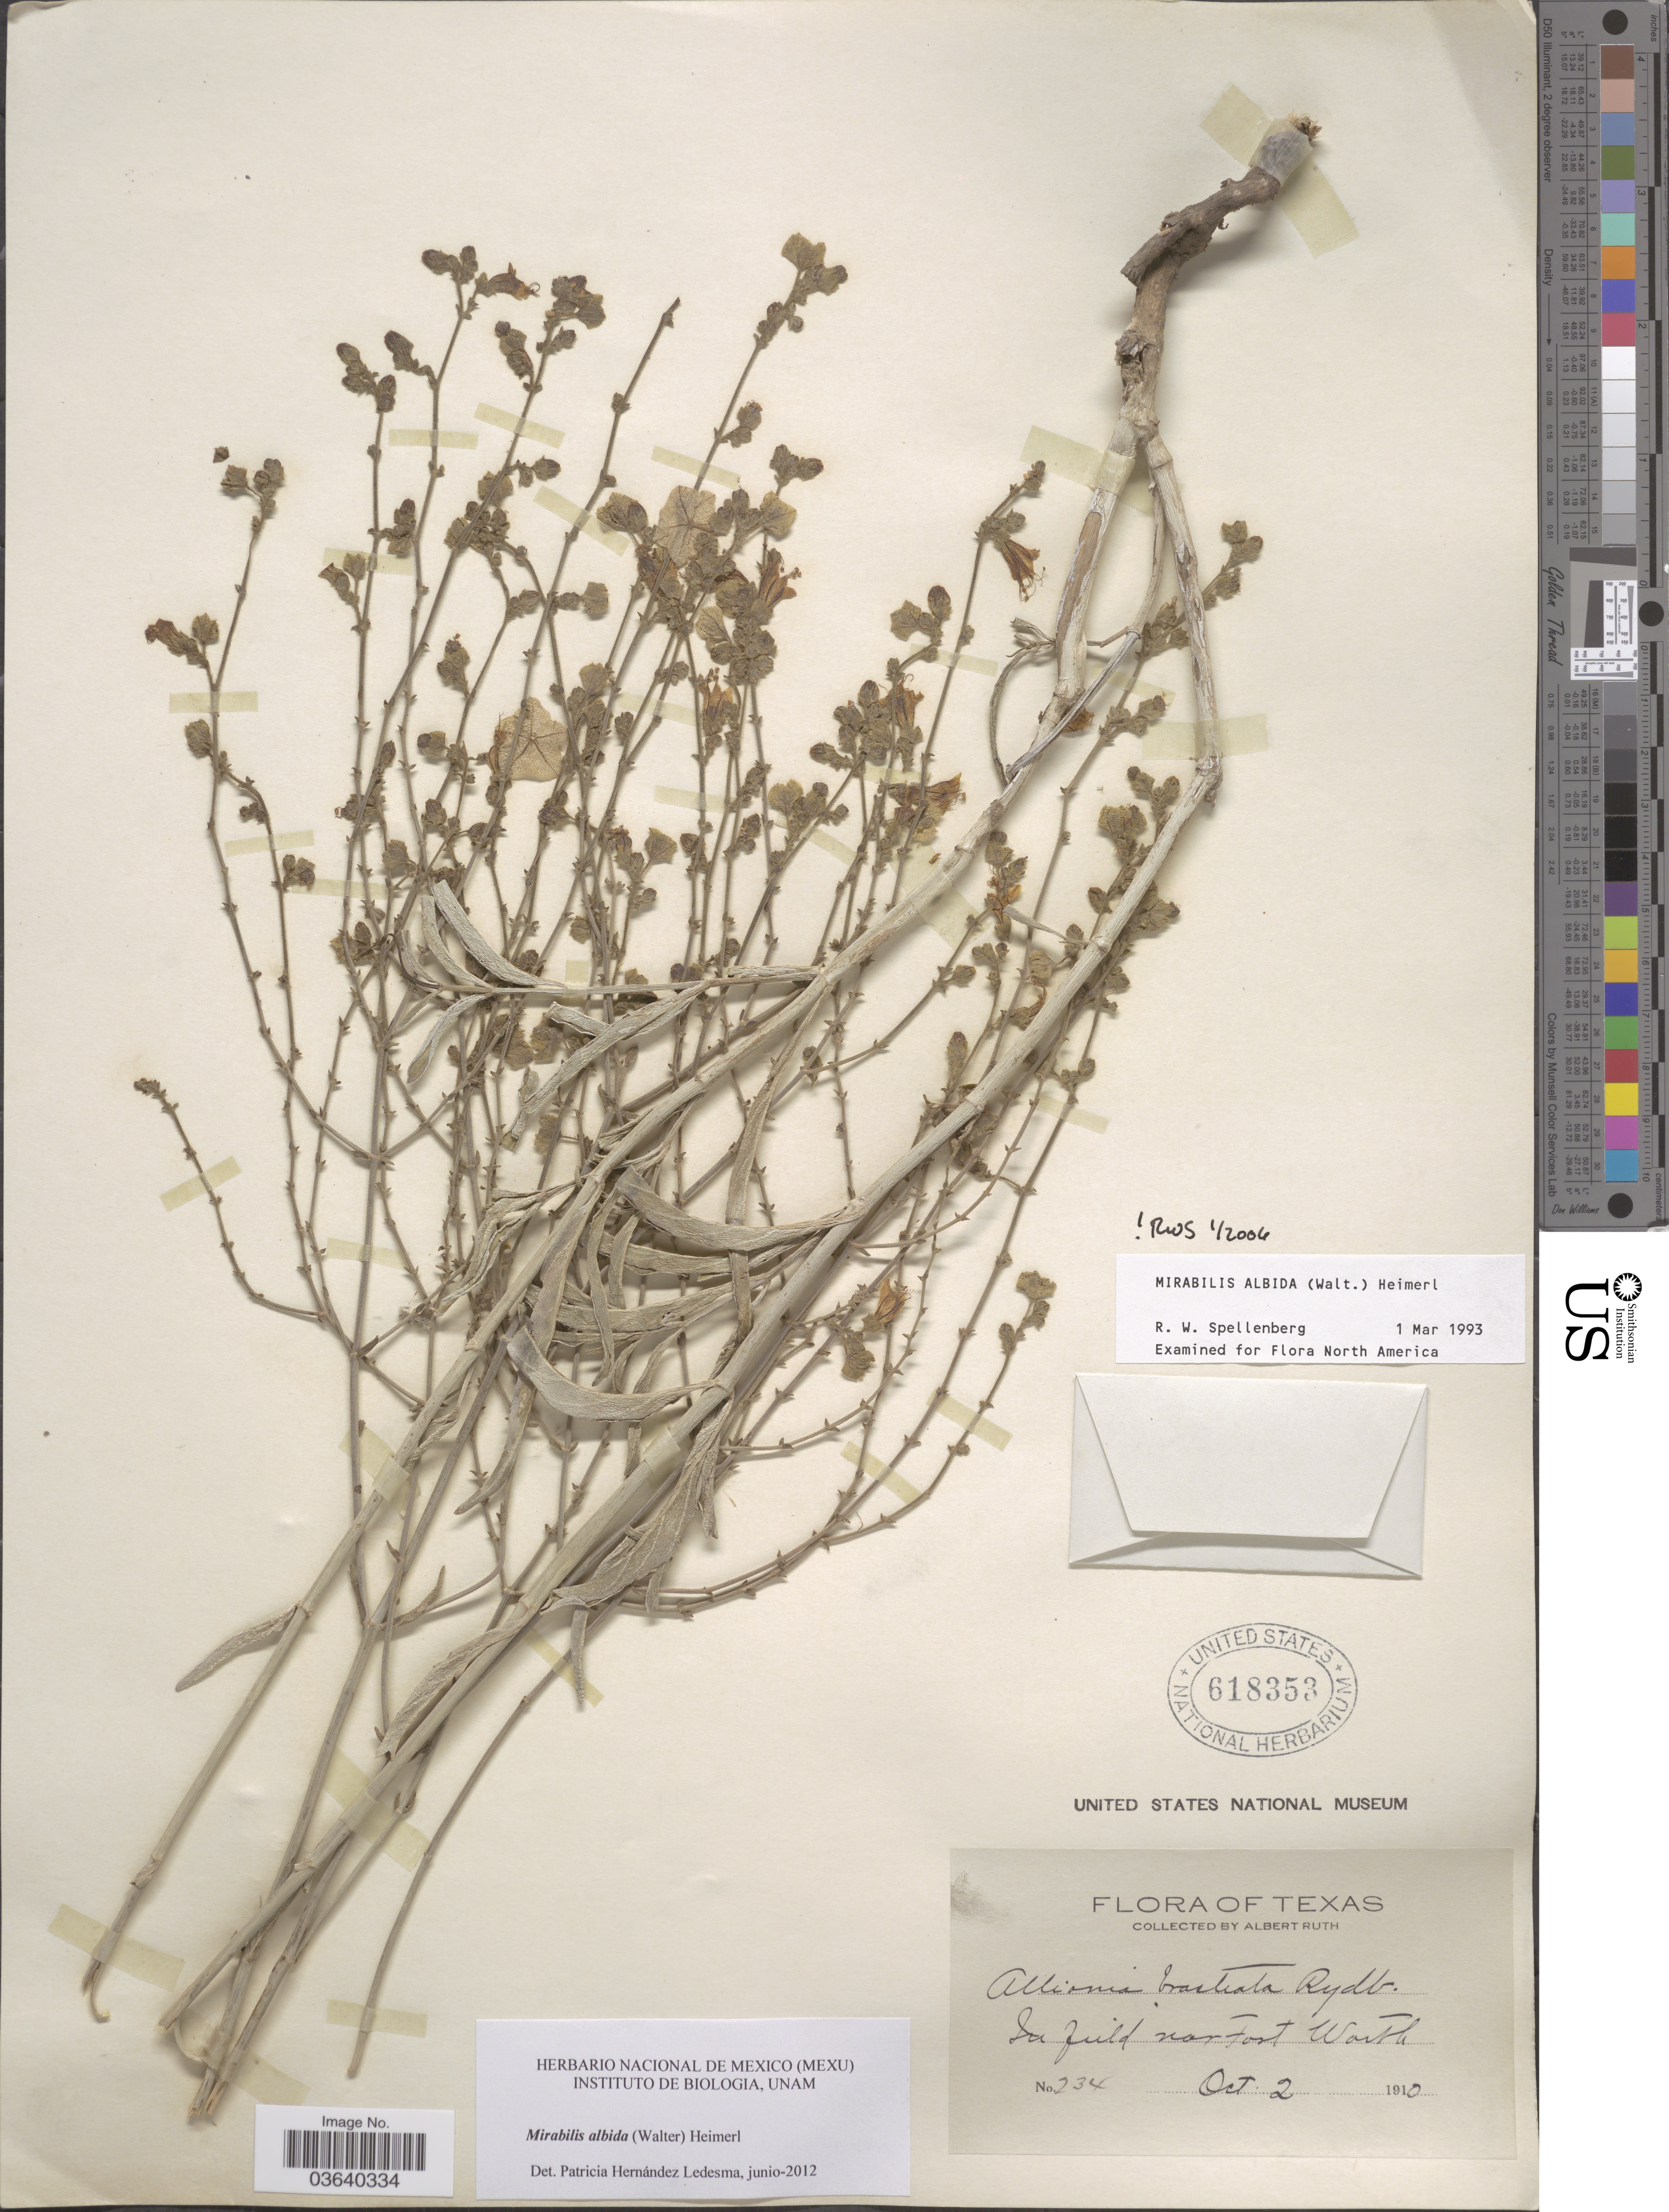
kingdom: Plantae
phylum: Tracheophyta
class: Magnoliopsida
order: Caryophyllales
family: Nyctaginaceae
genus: Mirabilis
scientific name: Mirabilis albida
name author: (Walter) Heimerl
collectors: A. Ruth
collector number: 234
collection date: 1910-10-02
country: United States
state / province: Texas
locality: Near Fort Worth.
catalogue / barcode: US 618353